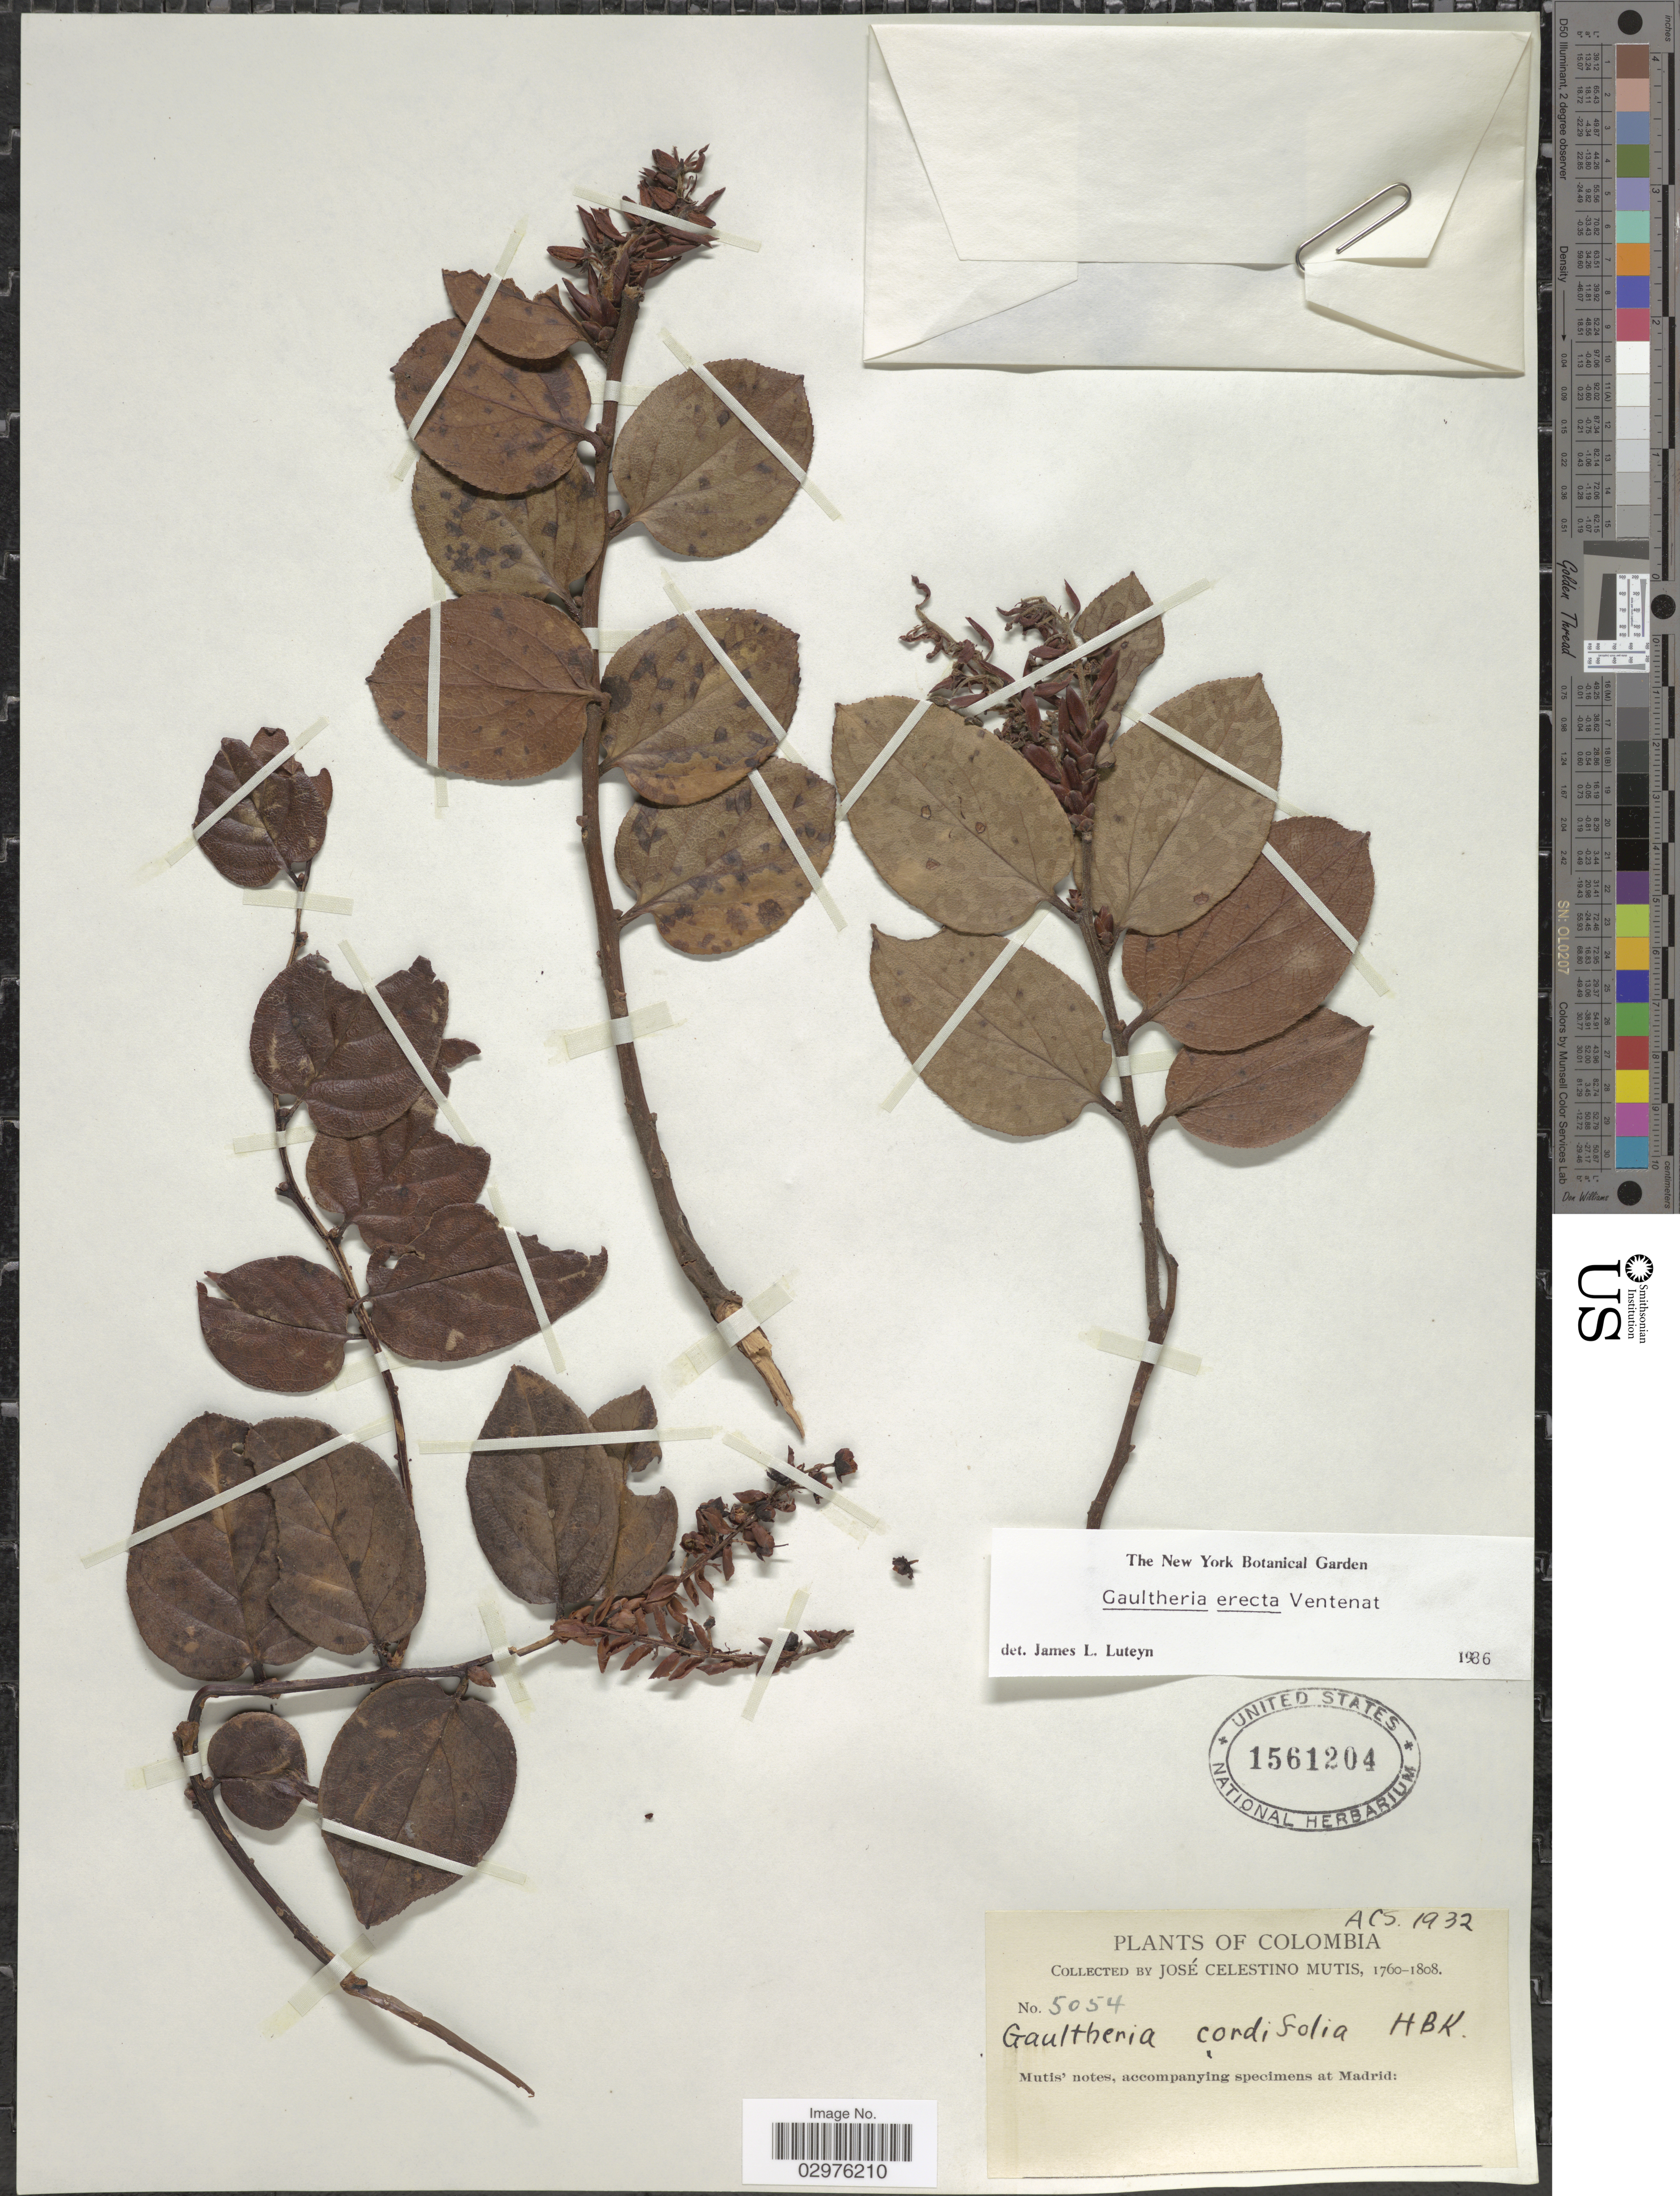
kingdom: Plantae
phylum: Tracheophyta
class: Magnoliopsida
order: Ericales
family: Ericaceae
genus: Gaultheria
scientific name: Gaultheria erecta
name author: Vent.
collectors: J. C. B. Mutis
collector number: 5054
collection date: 1760/1808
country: Colombia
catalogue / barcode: US 1561204